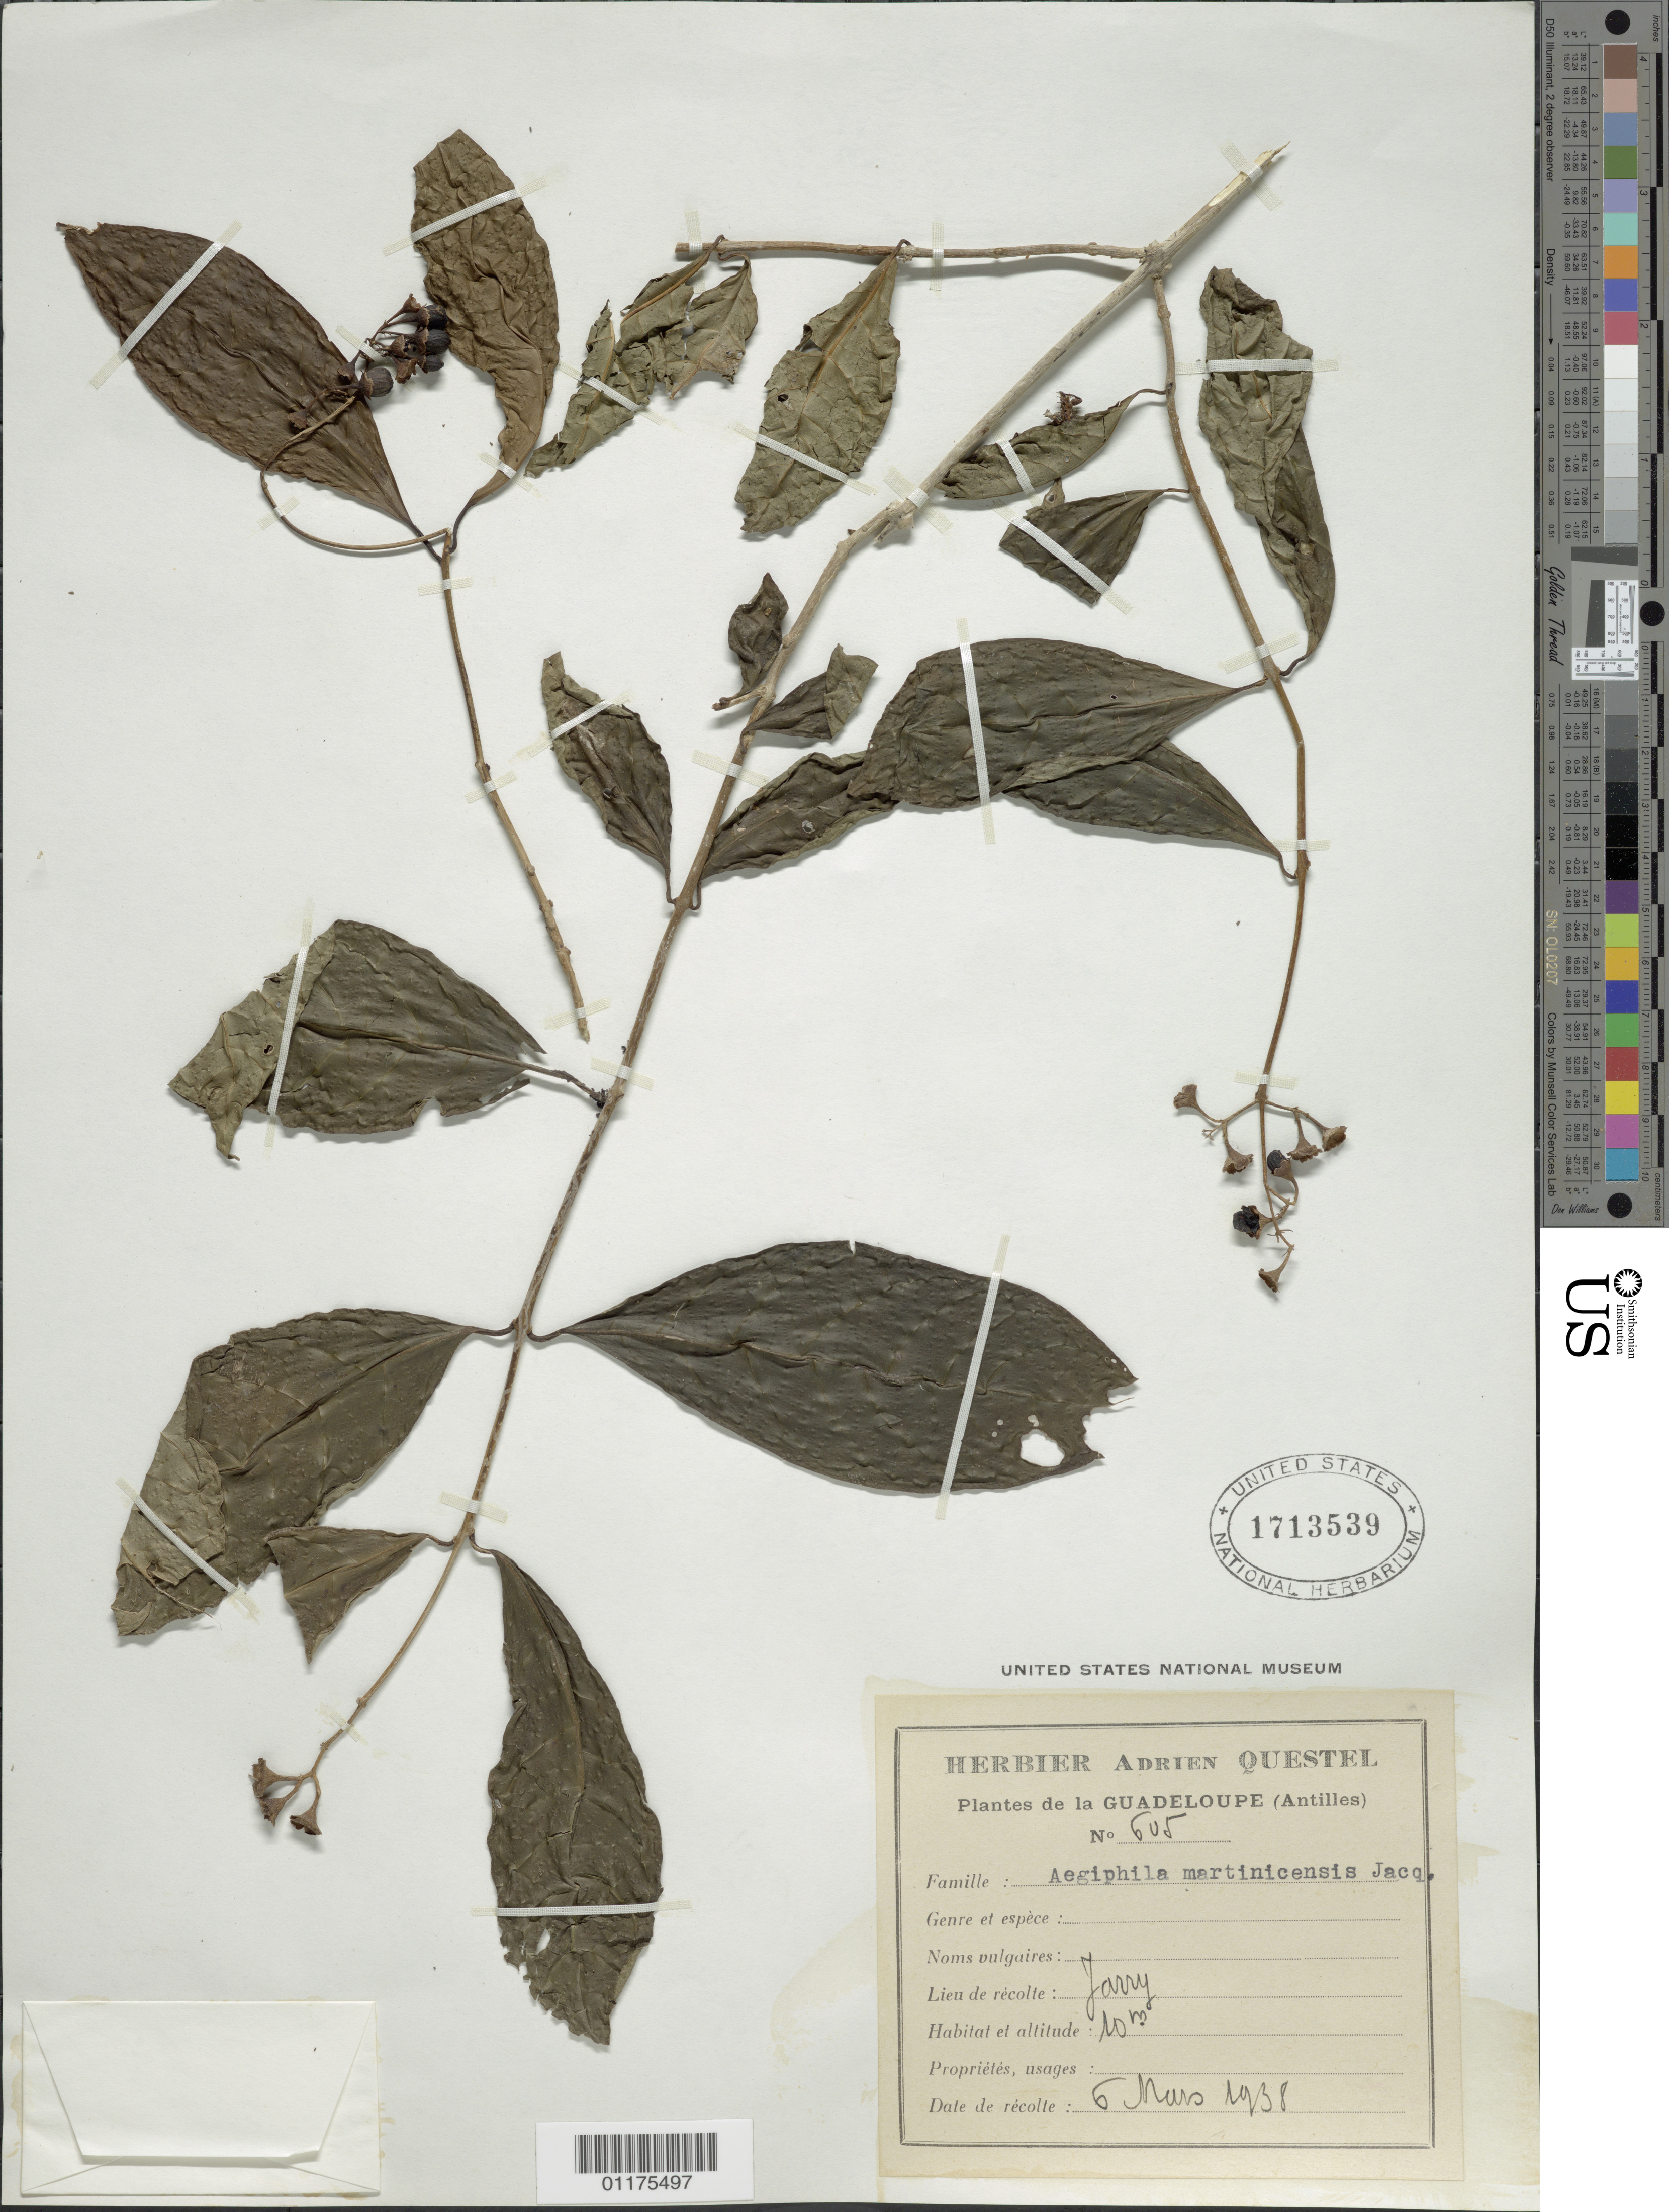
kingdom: Plantae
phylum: Tracheophyta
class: Magnoliopsida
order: Lamiales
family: Lamiaceae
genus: Aegiphila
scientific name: Aegiphila martinicensis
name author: Jacq.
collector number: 605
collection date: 1938-03-06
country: Guadeloupe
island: Guadeloupe Island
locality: Jarry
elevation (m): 10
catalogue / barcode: US 1713539